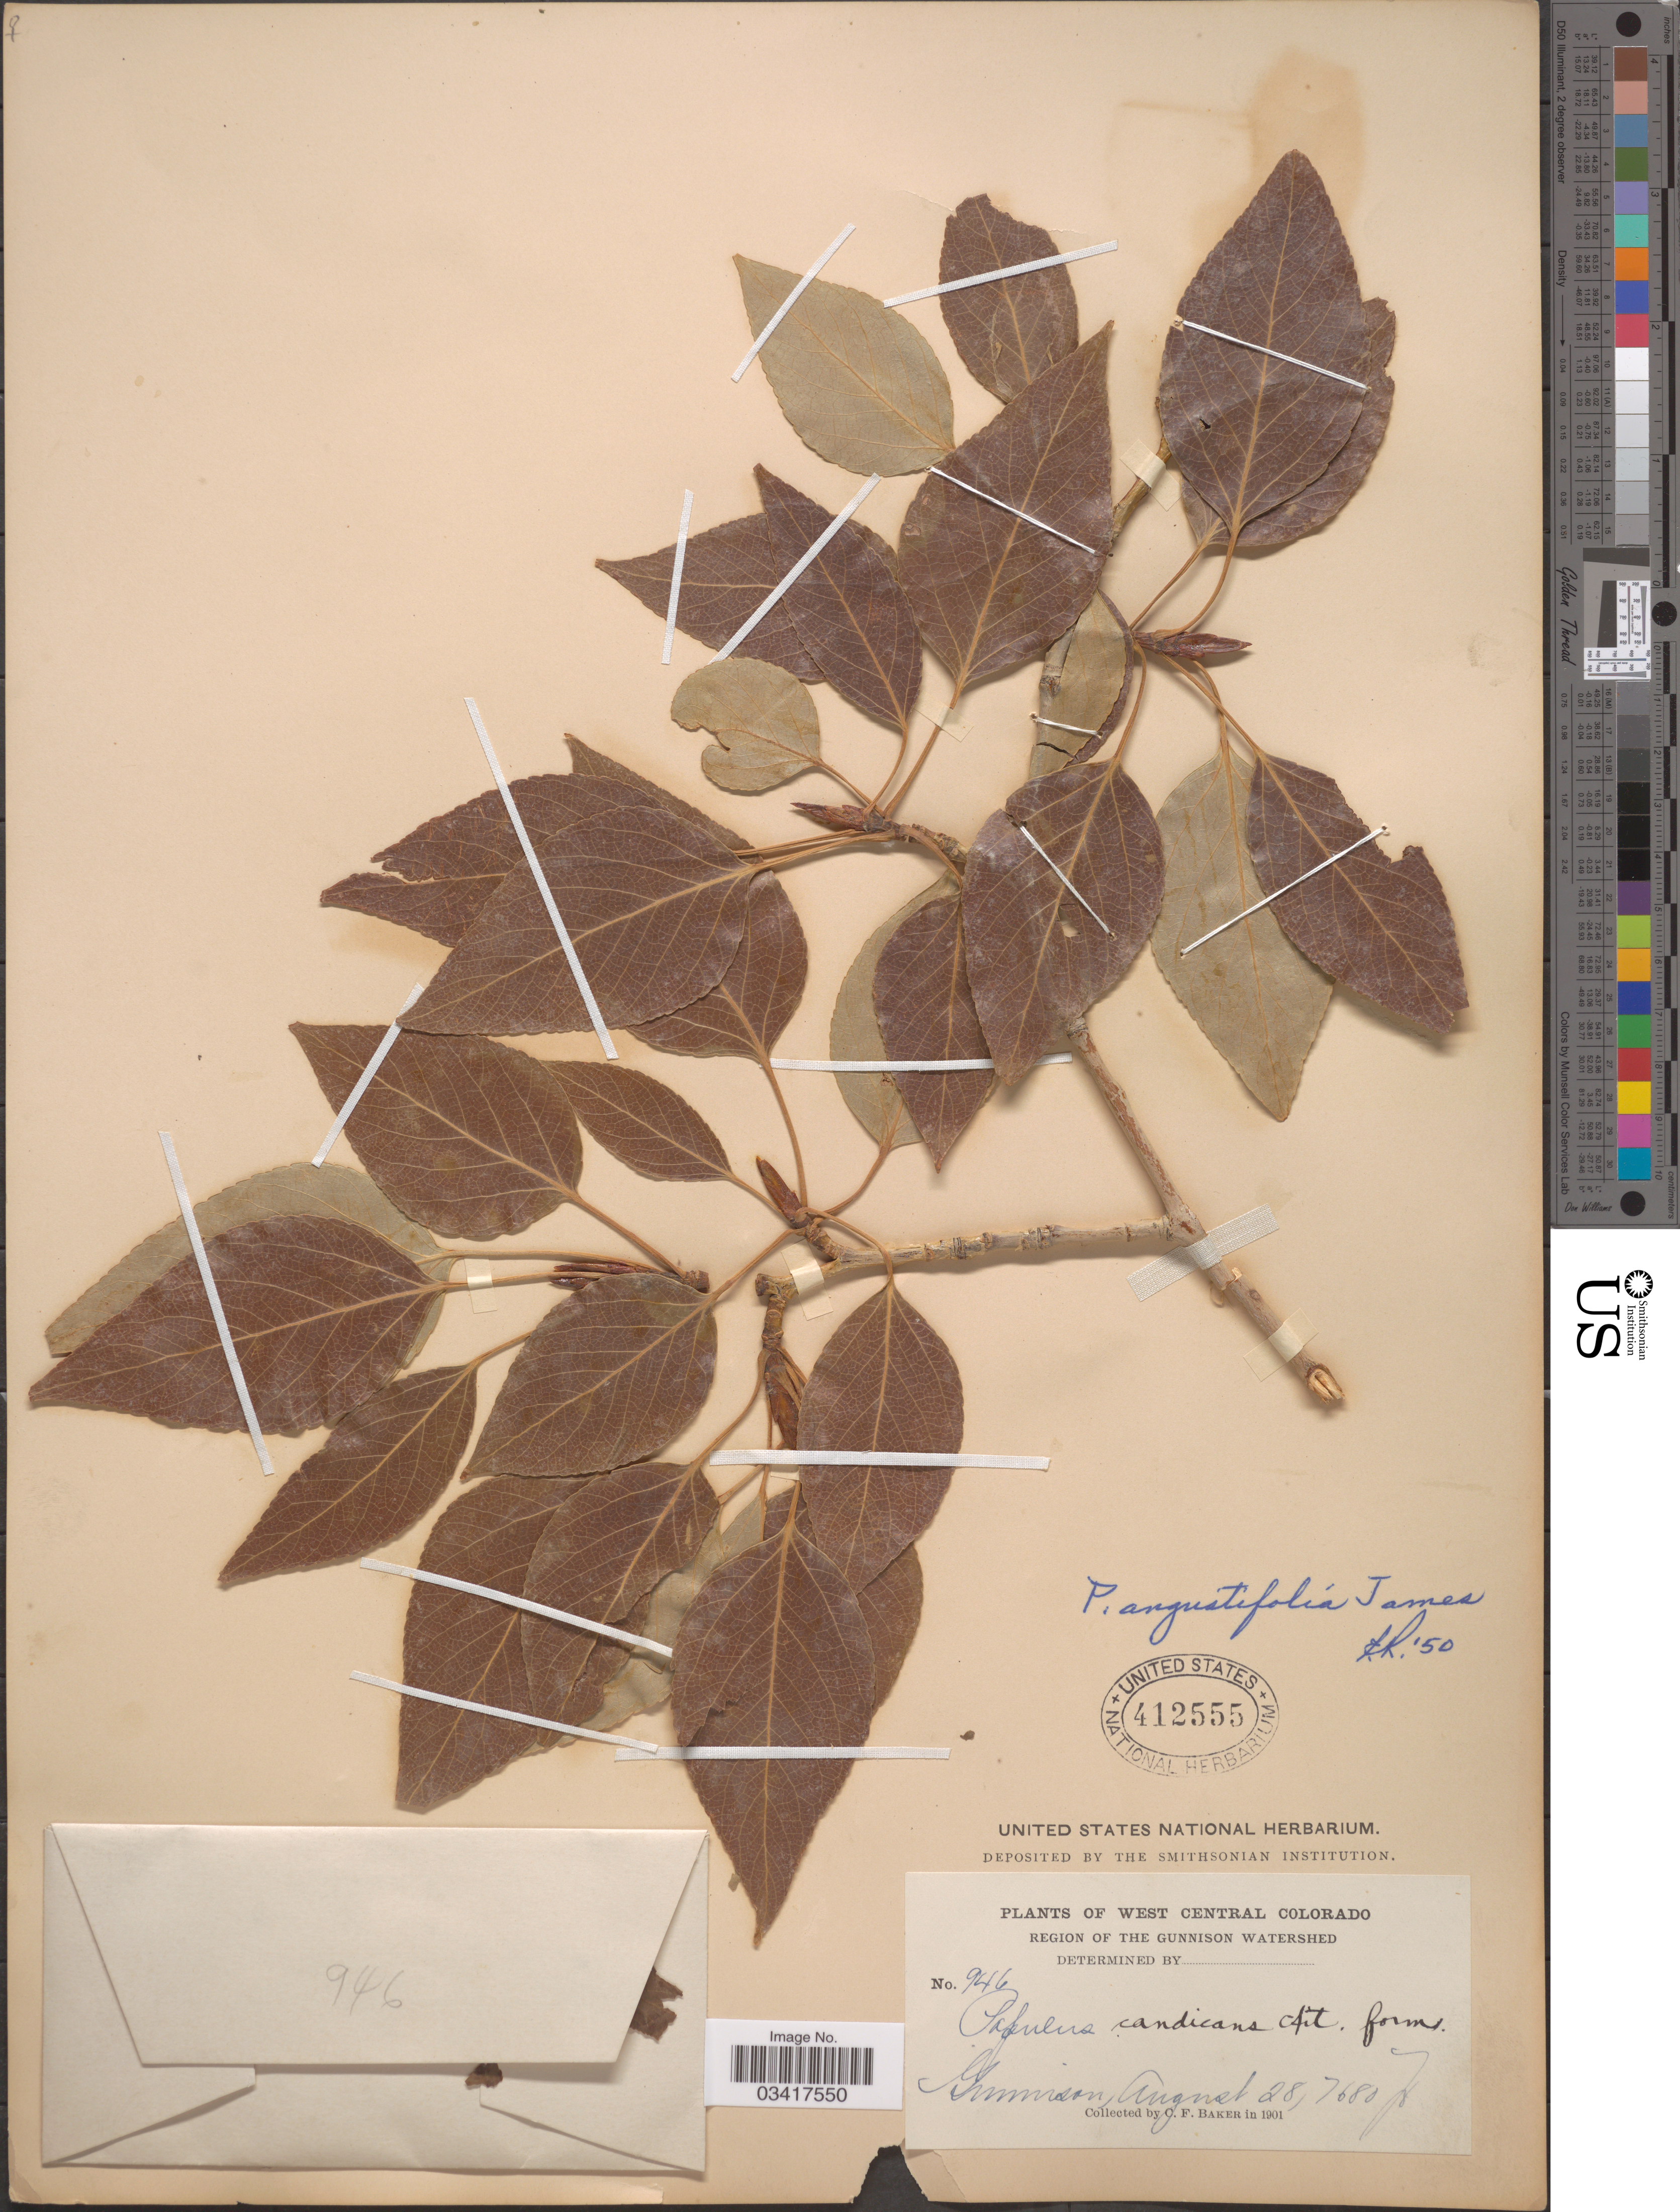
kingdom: Plantae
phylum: Tracheophyta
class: Magnoliopsida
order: Malpighiales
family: Salicaceae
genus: Populus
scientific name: Populus angustifolia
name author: E. James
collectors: C. F. Baker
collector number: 946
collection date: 1901-08-28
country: United States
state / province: Colorado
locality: West Central Colorado. Region of the Gunnison Watershed. Gunnison.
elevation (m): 2341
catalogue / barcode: US 412555